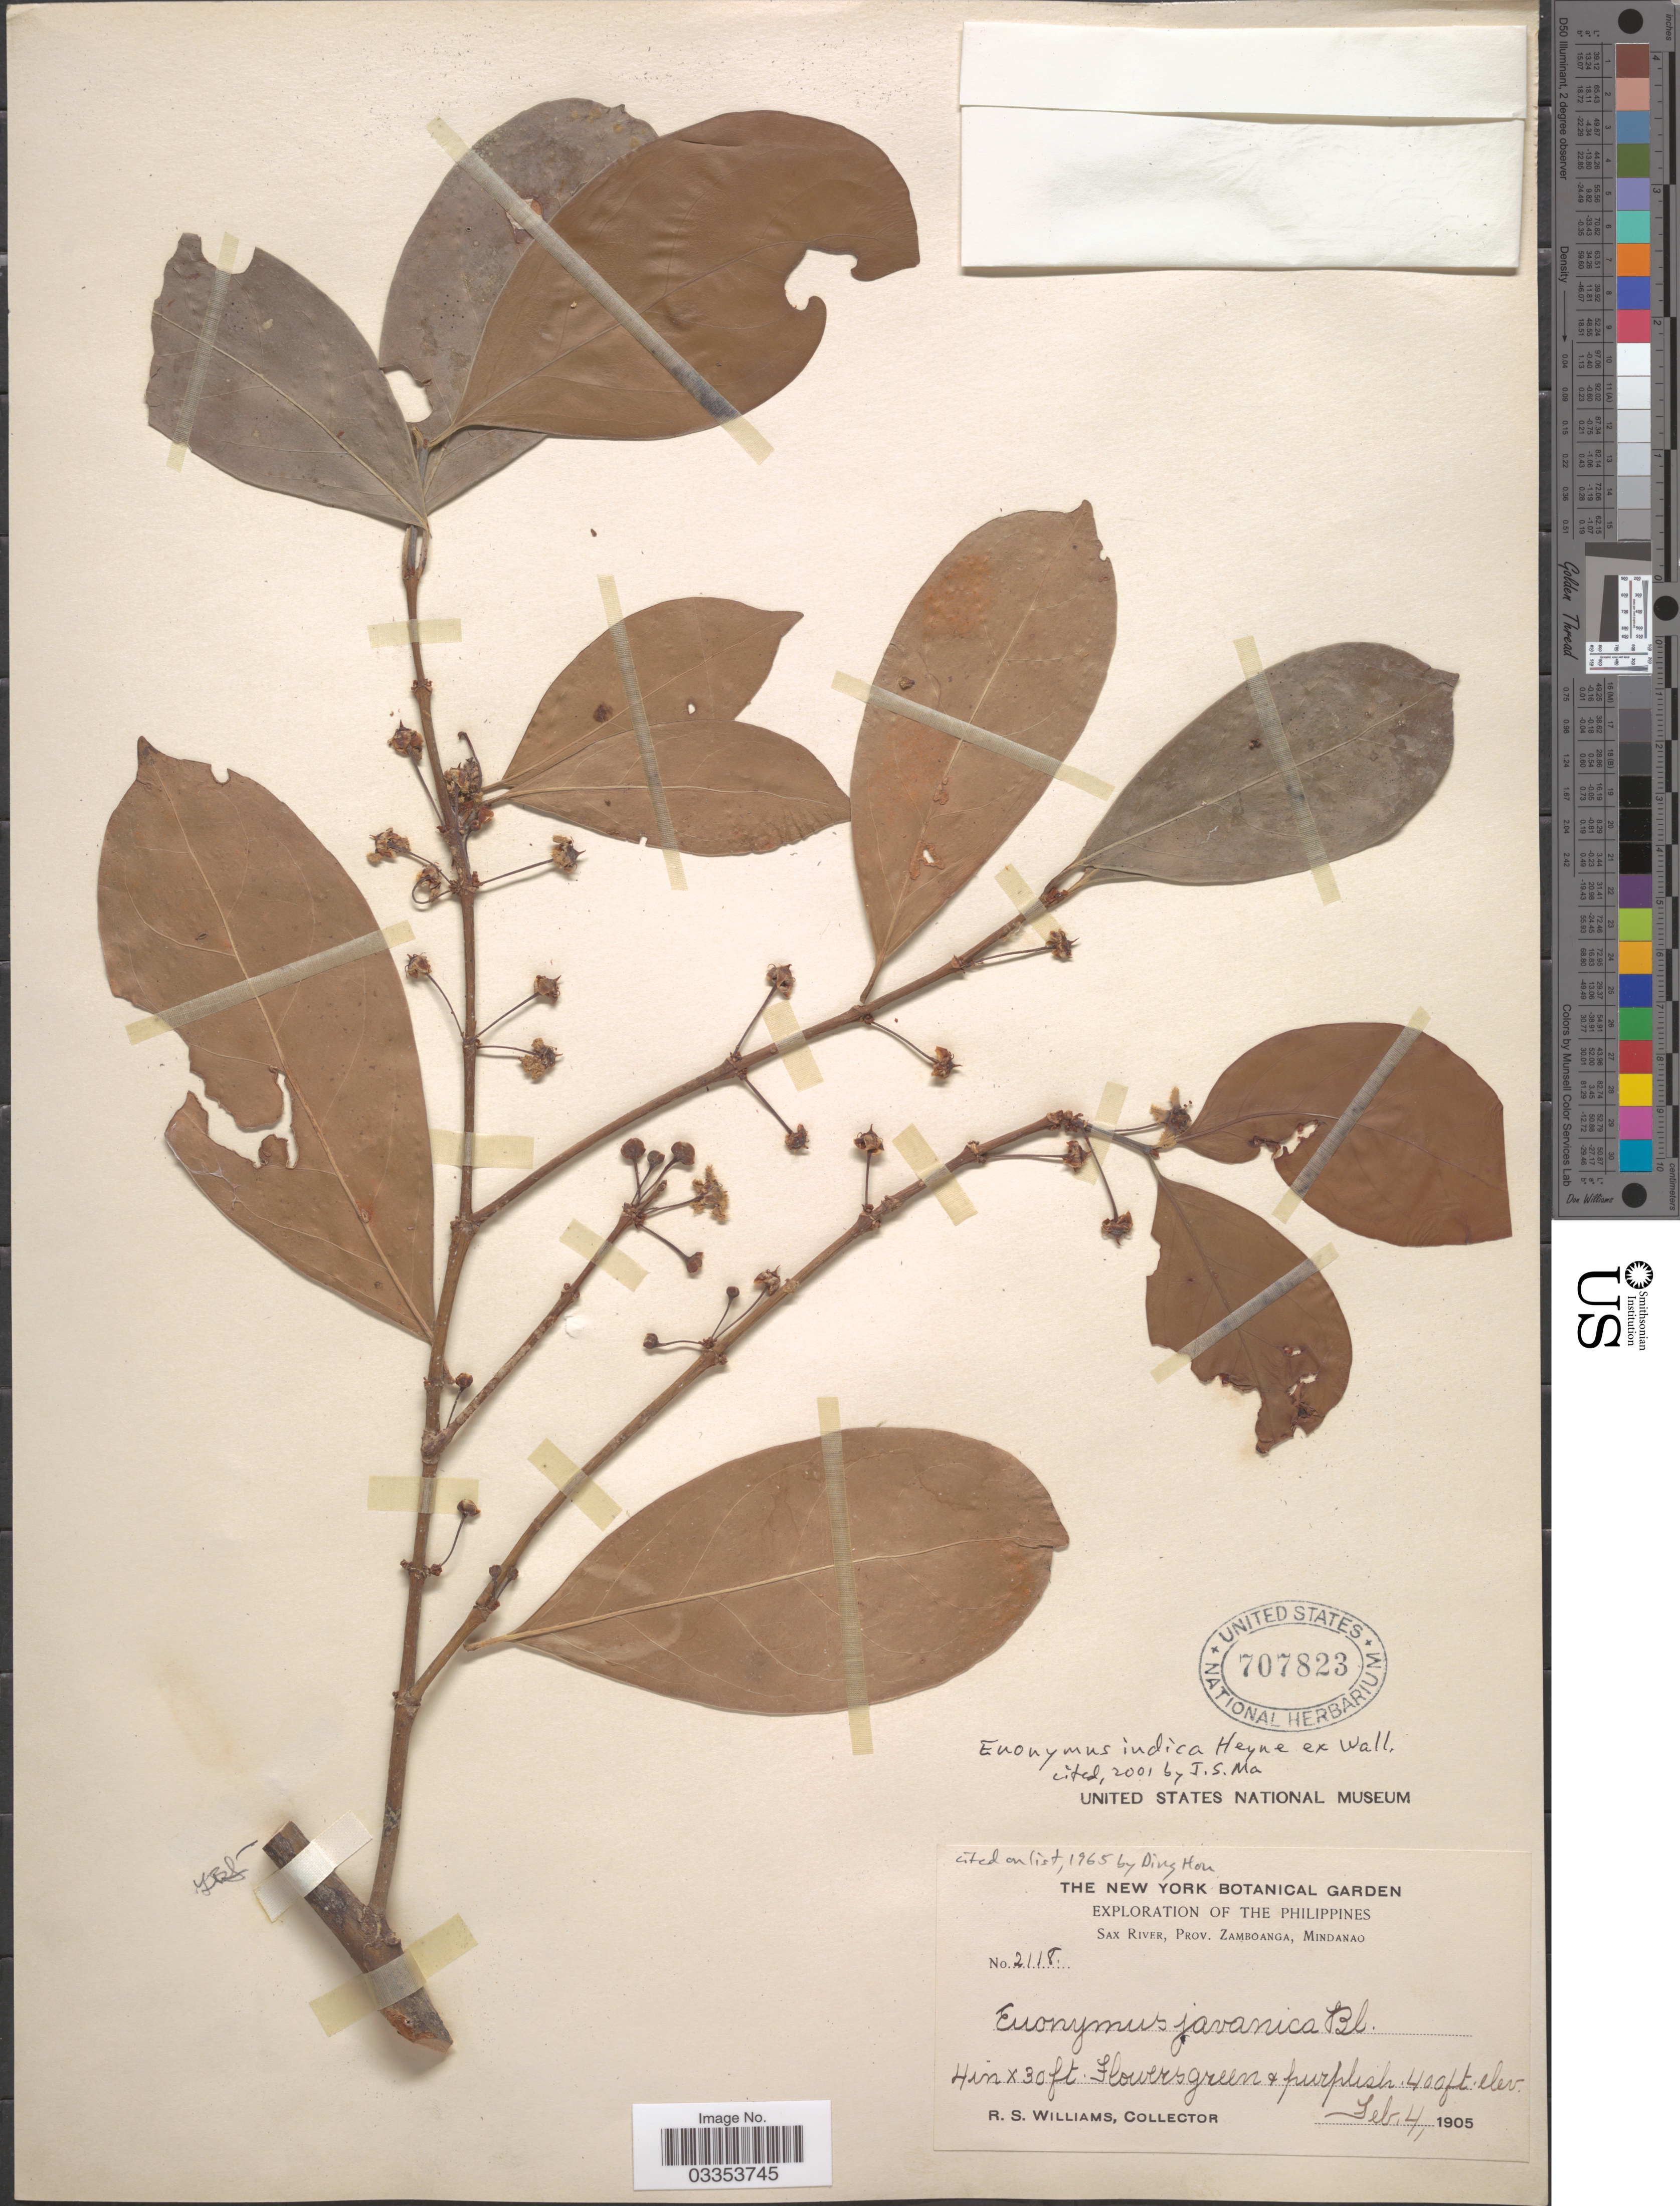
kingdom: Plantae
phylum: Tracheophyta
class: Magnoliopsida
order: Celastrales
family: Celastraceae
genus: Euonymus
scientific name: Euonymus indicus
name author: B. Heyne ex Wall.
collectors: R. S. Williams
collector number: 2118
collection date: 1905-02-04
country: Philippines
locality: Sax River, Prov. Zamboanga, Mindanao.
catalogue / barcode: US 707823